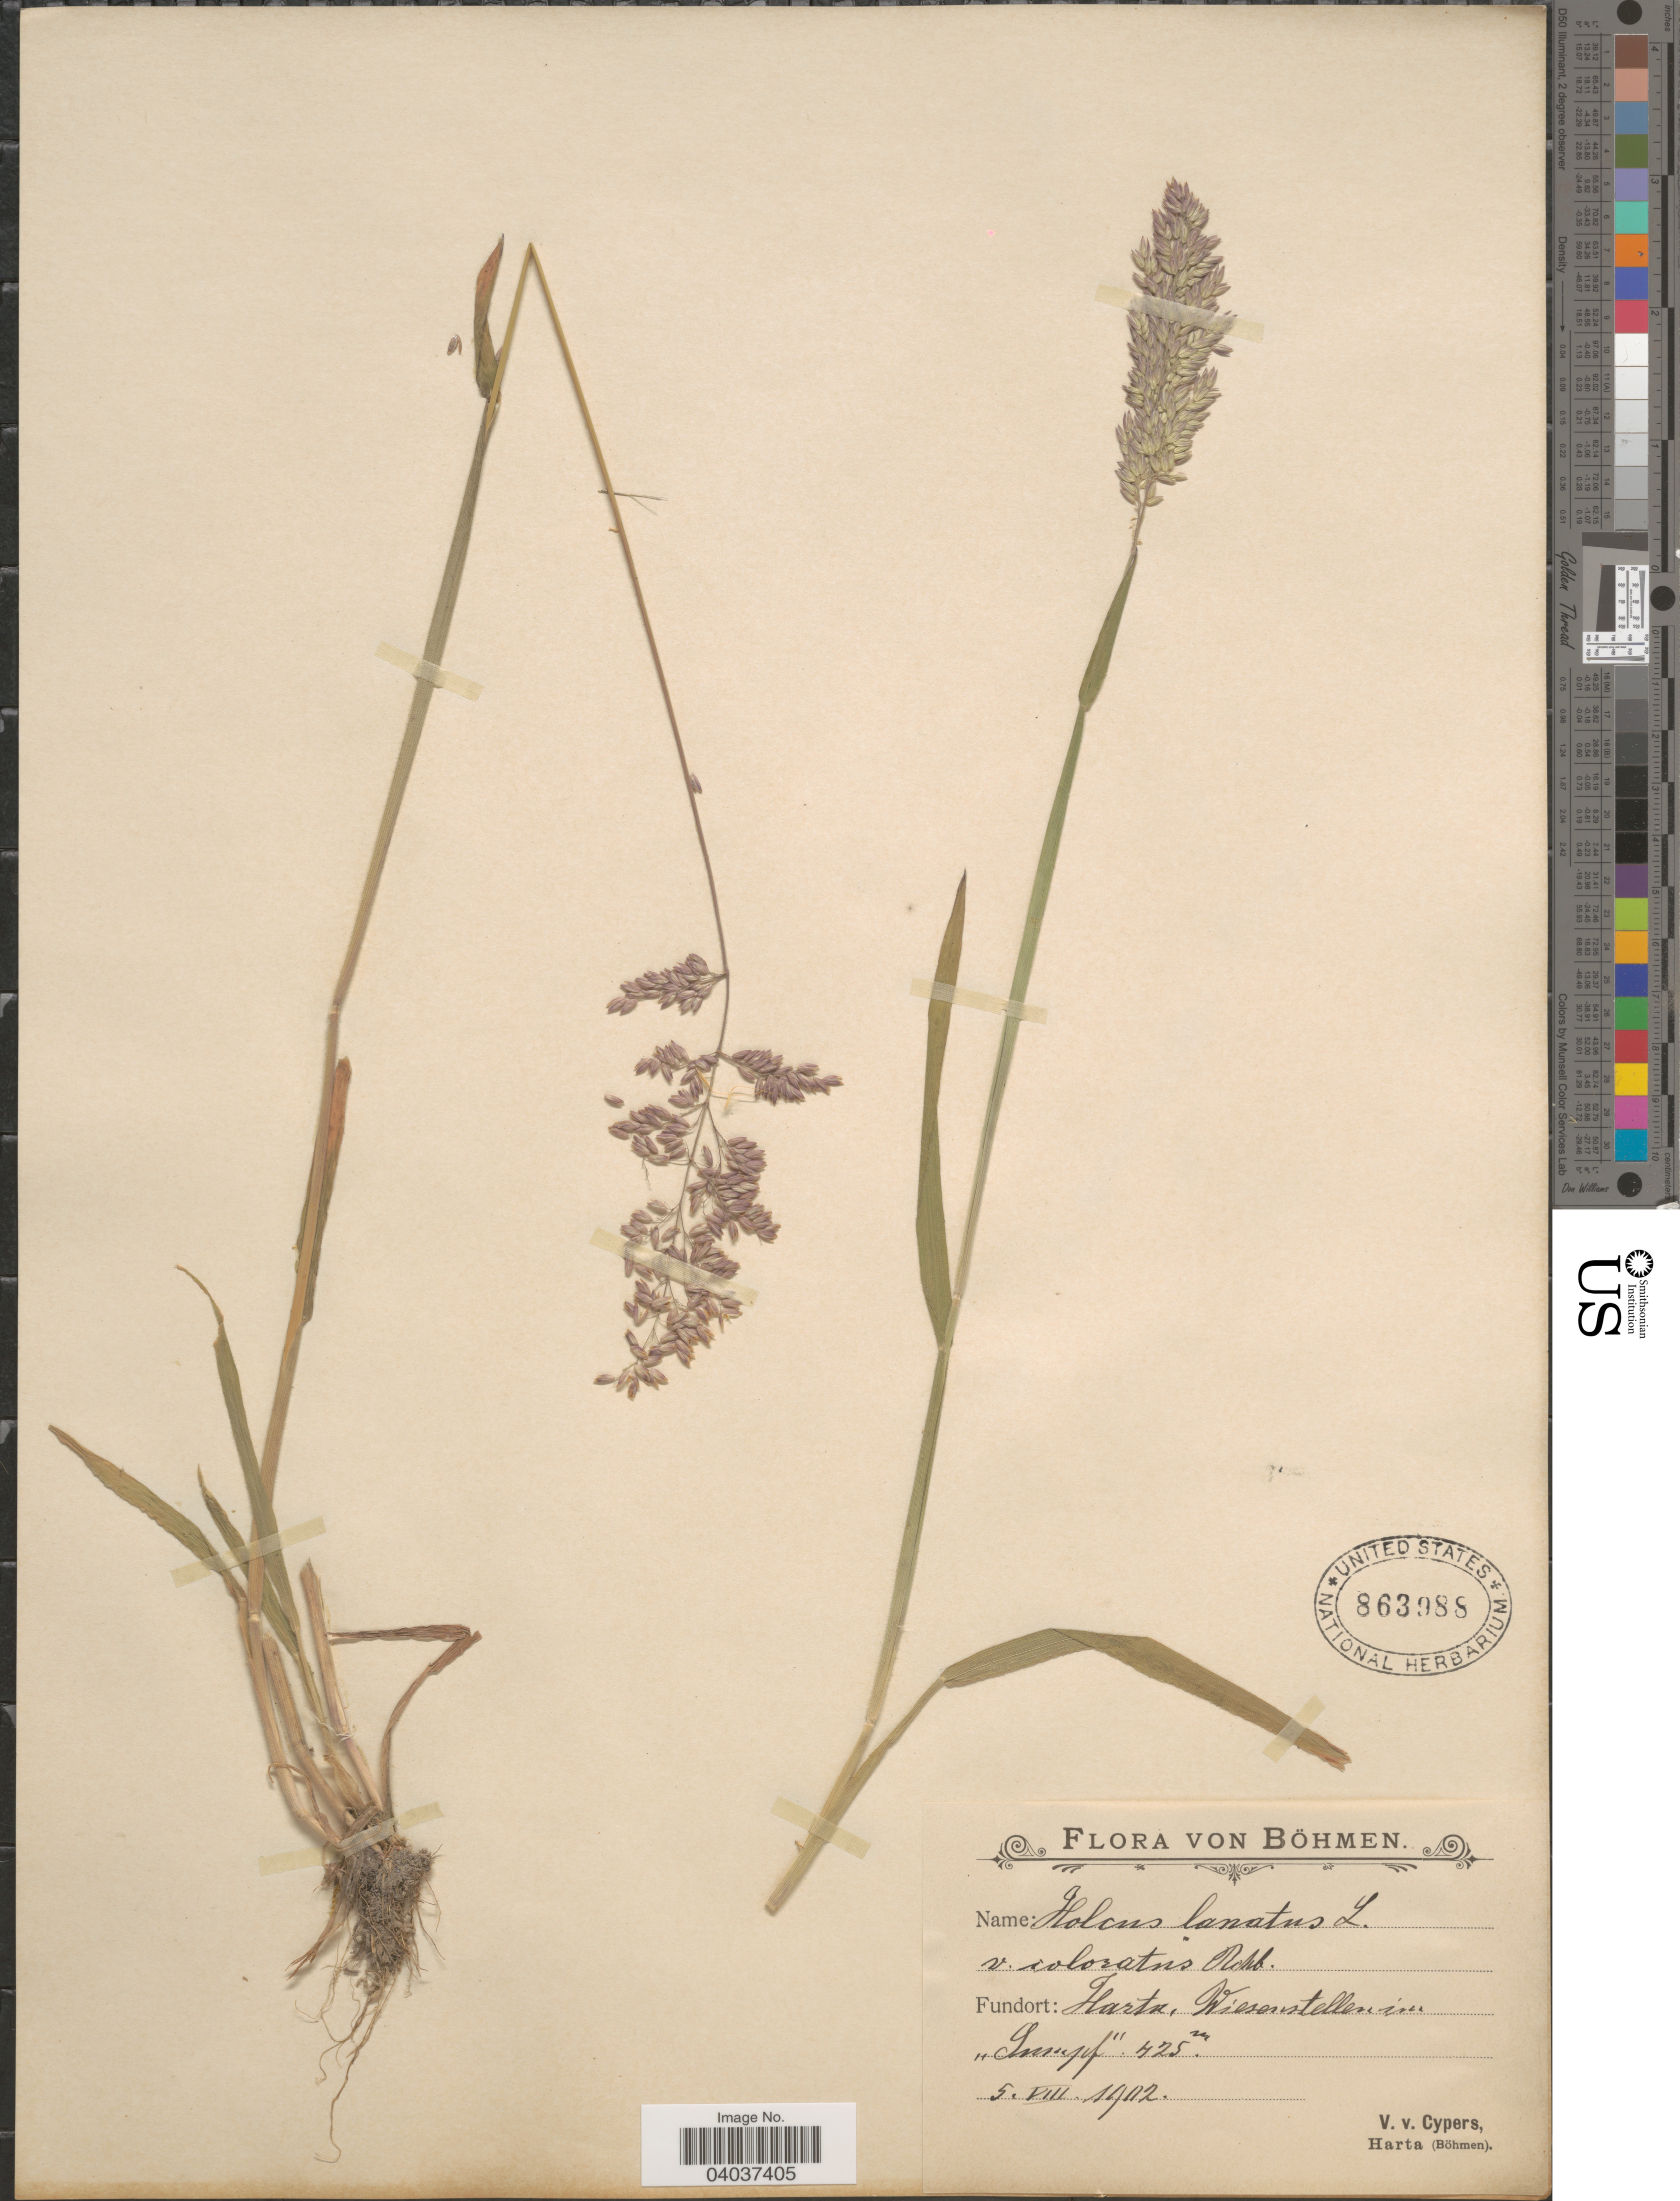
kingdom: Plantae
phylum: Tracheophyta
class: Liliopsida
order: Poales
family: Poaceae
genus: Holcus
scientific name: Holcus lanatus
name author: L.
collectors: V. Cypers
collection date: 1902-08-05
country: Czechia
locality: Böhmen. Fundort: Harta, Weisenstellen im. [interpreted]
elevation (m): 425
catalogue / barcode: US 863988